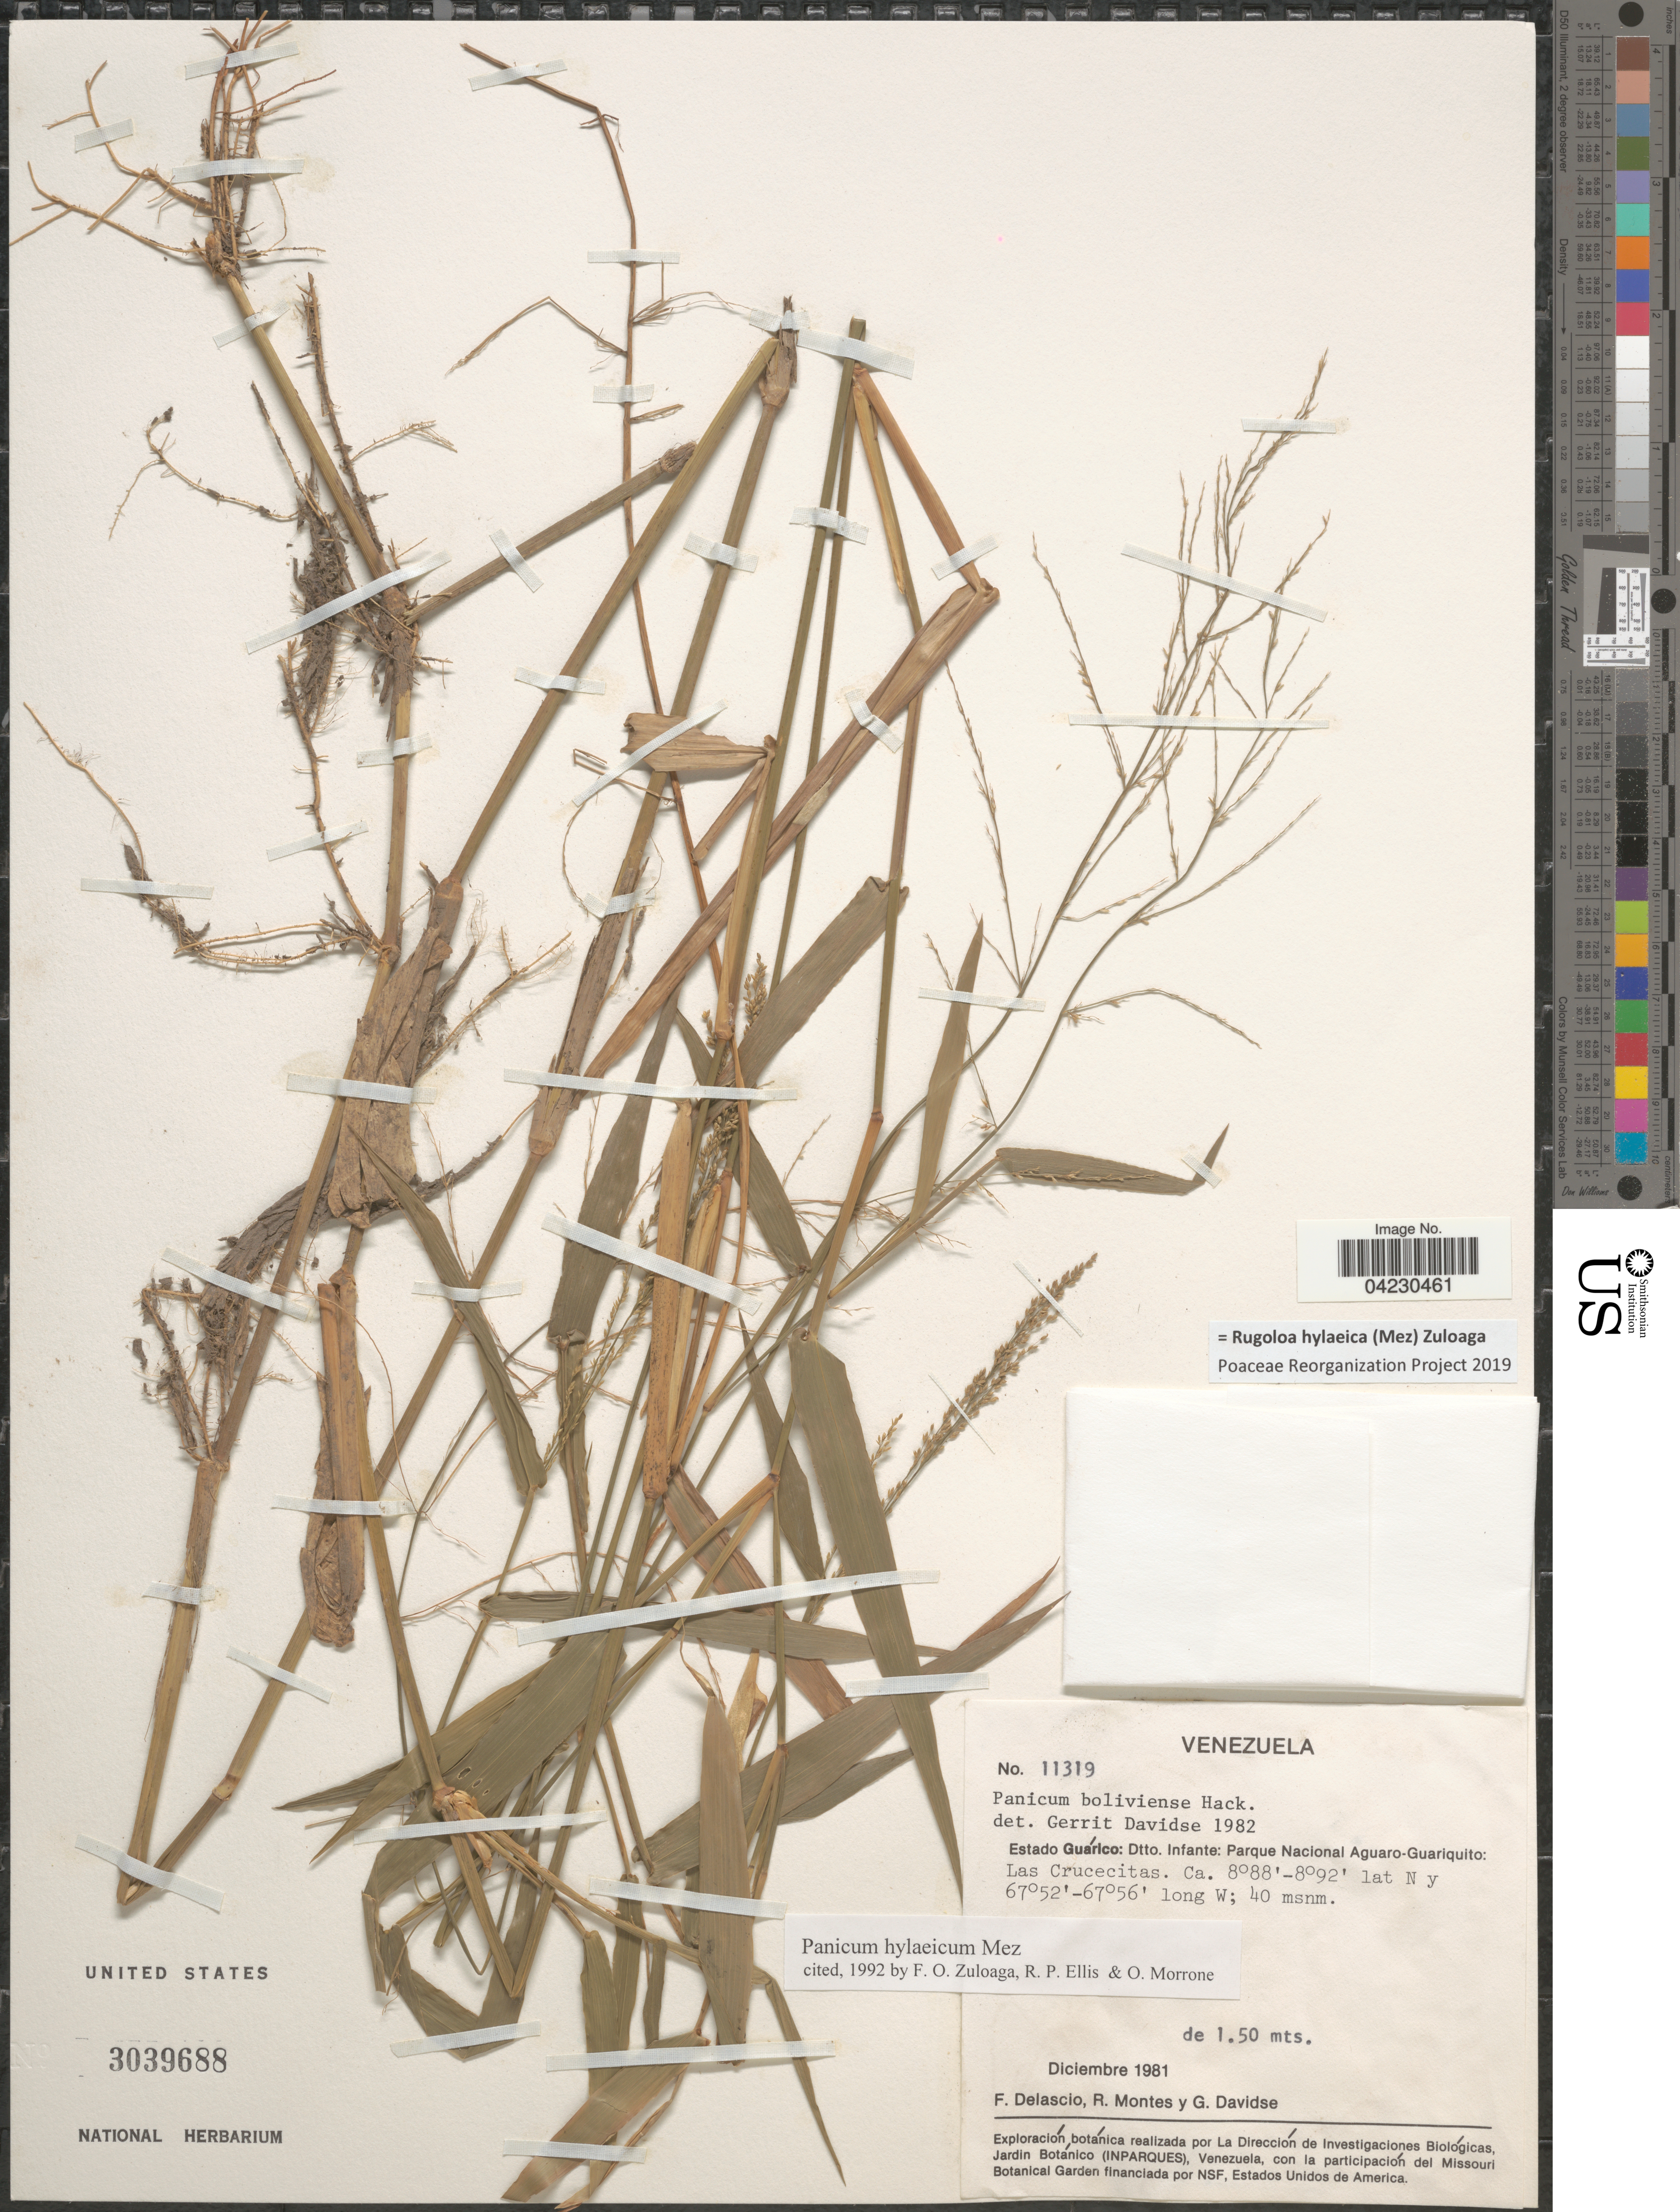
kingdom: Plantae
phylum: Tracheophyta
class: Liliopsida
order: Poales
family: Poaceae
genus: Rugoloa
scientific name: Rugoloa hylaeica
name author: (Mez) Zuloaga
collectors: F. Delascio C., R. Montes & G. Davidse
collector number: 11319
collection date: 1981-12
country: Venezuela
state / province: Guarico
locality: Dtto. Infante: Parque Nacional Aguaro-Guariquito: Las Crucecitas. Exploración botánica realizada por La Dirección de Investigaciones Biológicas, Jardin Botánico (Inparques).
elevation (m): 40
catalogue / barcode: US 3039688